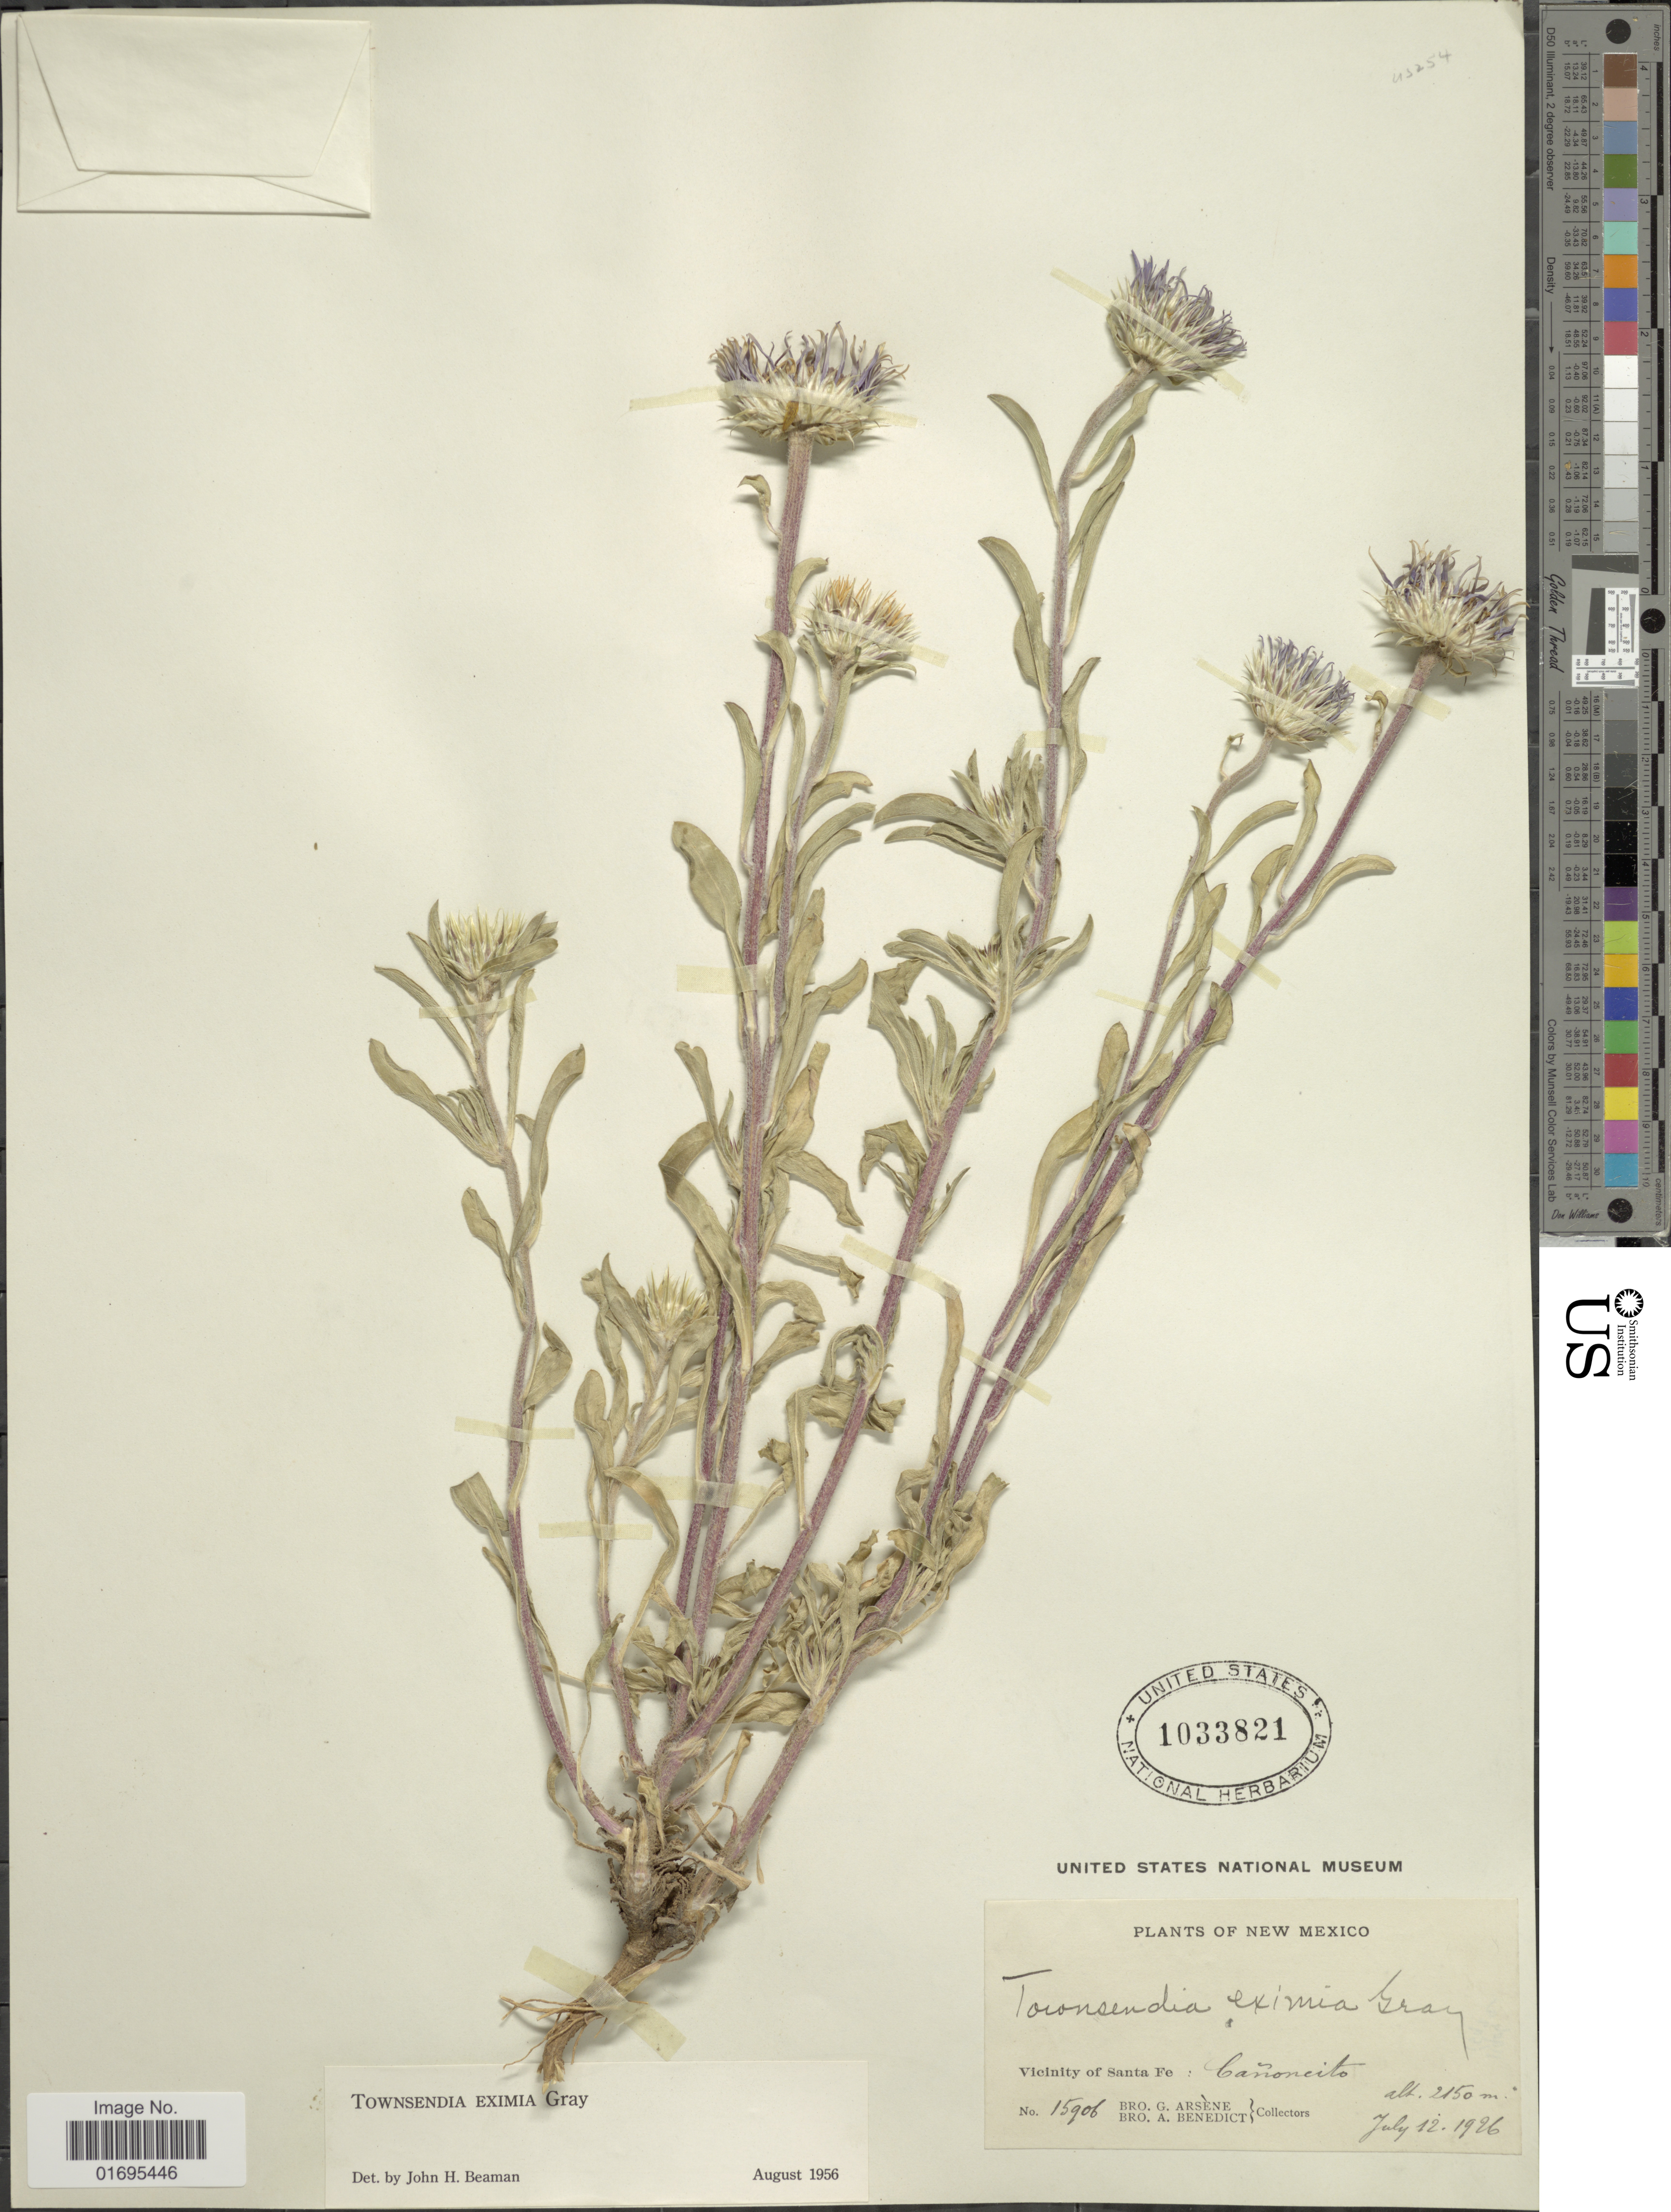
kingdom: Plantae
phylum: Tracheophyta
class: Magnoliopsida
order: Asterales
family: Asteraceae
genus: Townsendia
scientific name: Townsendia eximia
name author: A. Gray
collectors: Bro. G. Arsène & B. Ayers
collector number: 15906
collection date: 1926-07-12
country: United States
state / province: New Mexico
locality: Vicinity of Santa Fe: Cañoneito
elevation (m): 2150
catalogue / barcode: US 1033821